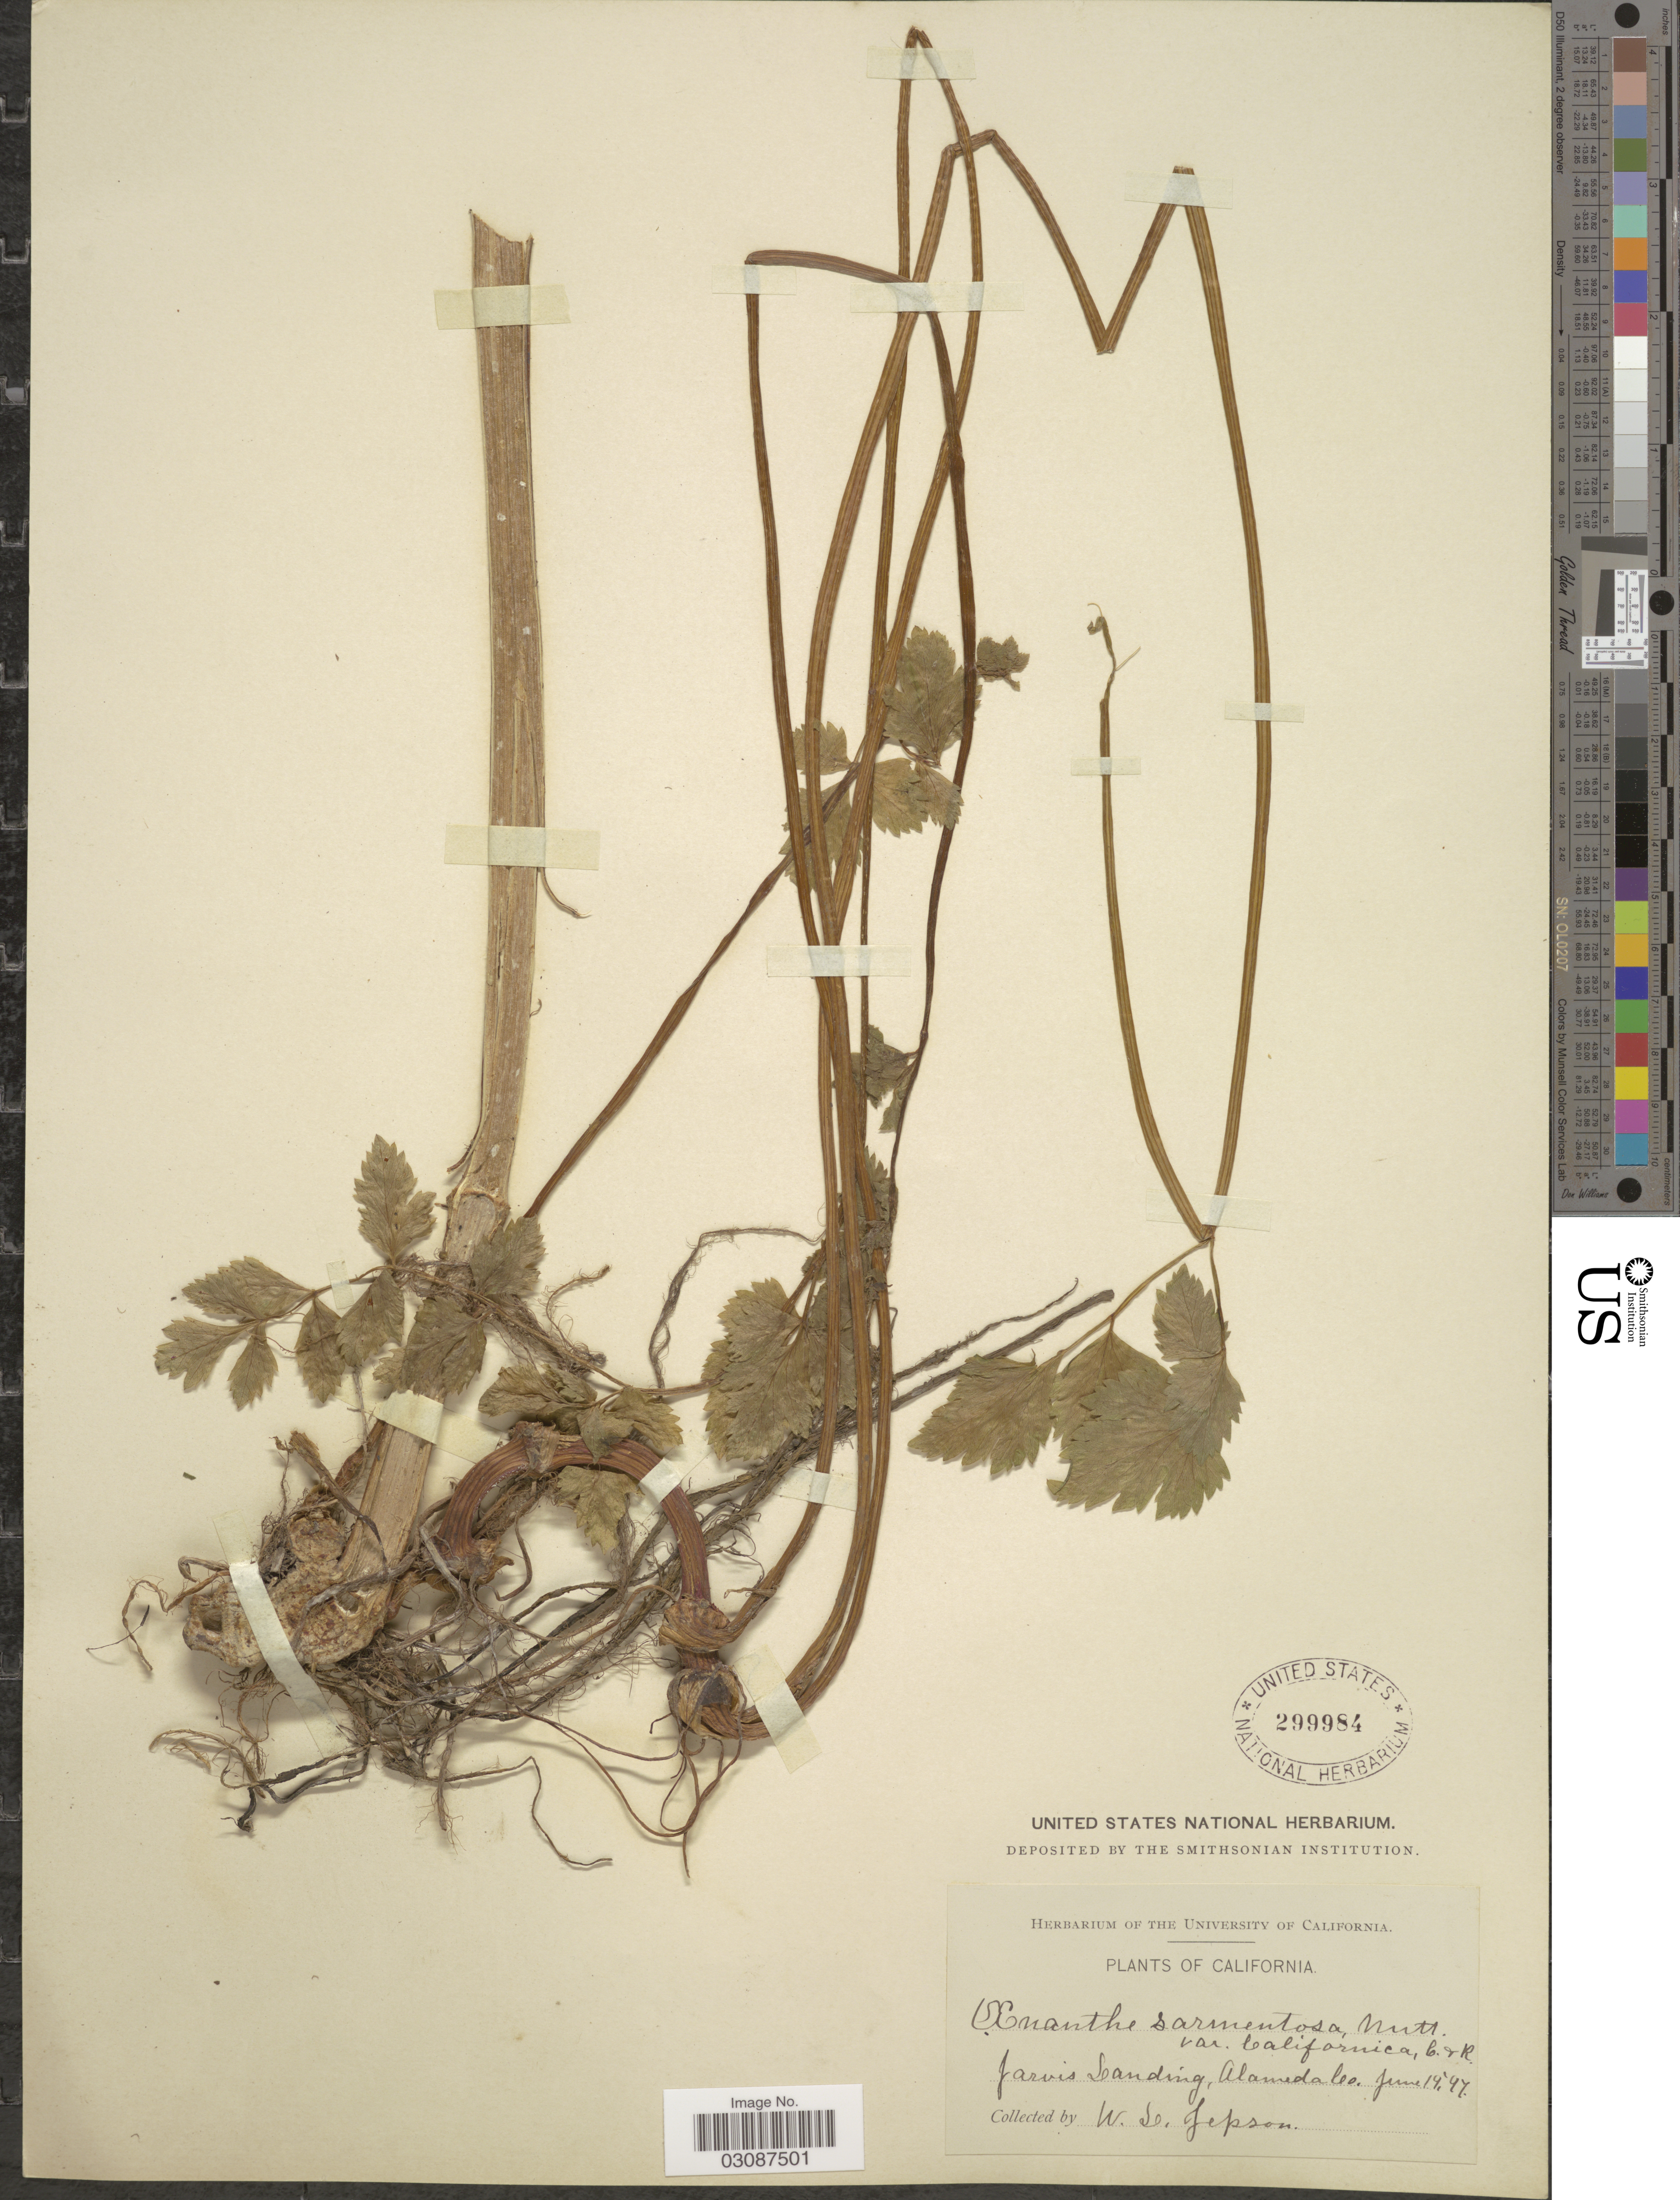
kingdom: Plantae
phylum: Tracheophyta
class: Magnoliopsida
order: Apiales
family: Apiaceae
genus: Oenanthe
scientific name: Oenanthe californica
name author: S. Watson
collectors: W. L. Jepson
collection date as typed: Transcribed d/m/y: 19/6/97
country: United States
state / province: California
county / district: Alameda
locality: Jarvis Landing, Alameda Co.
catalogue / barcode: US 299984